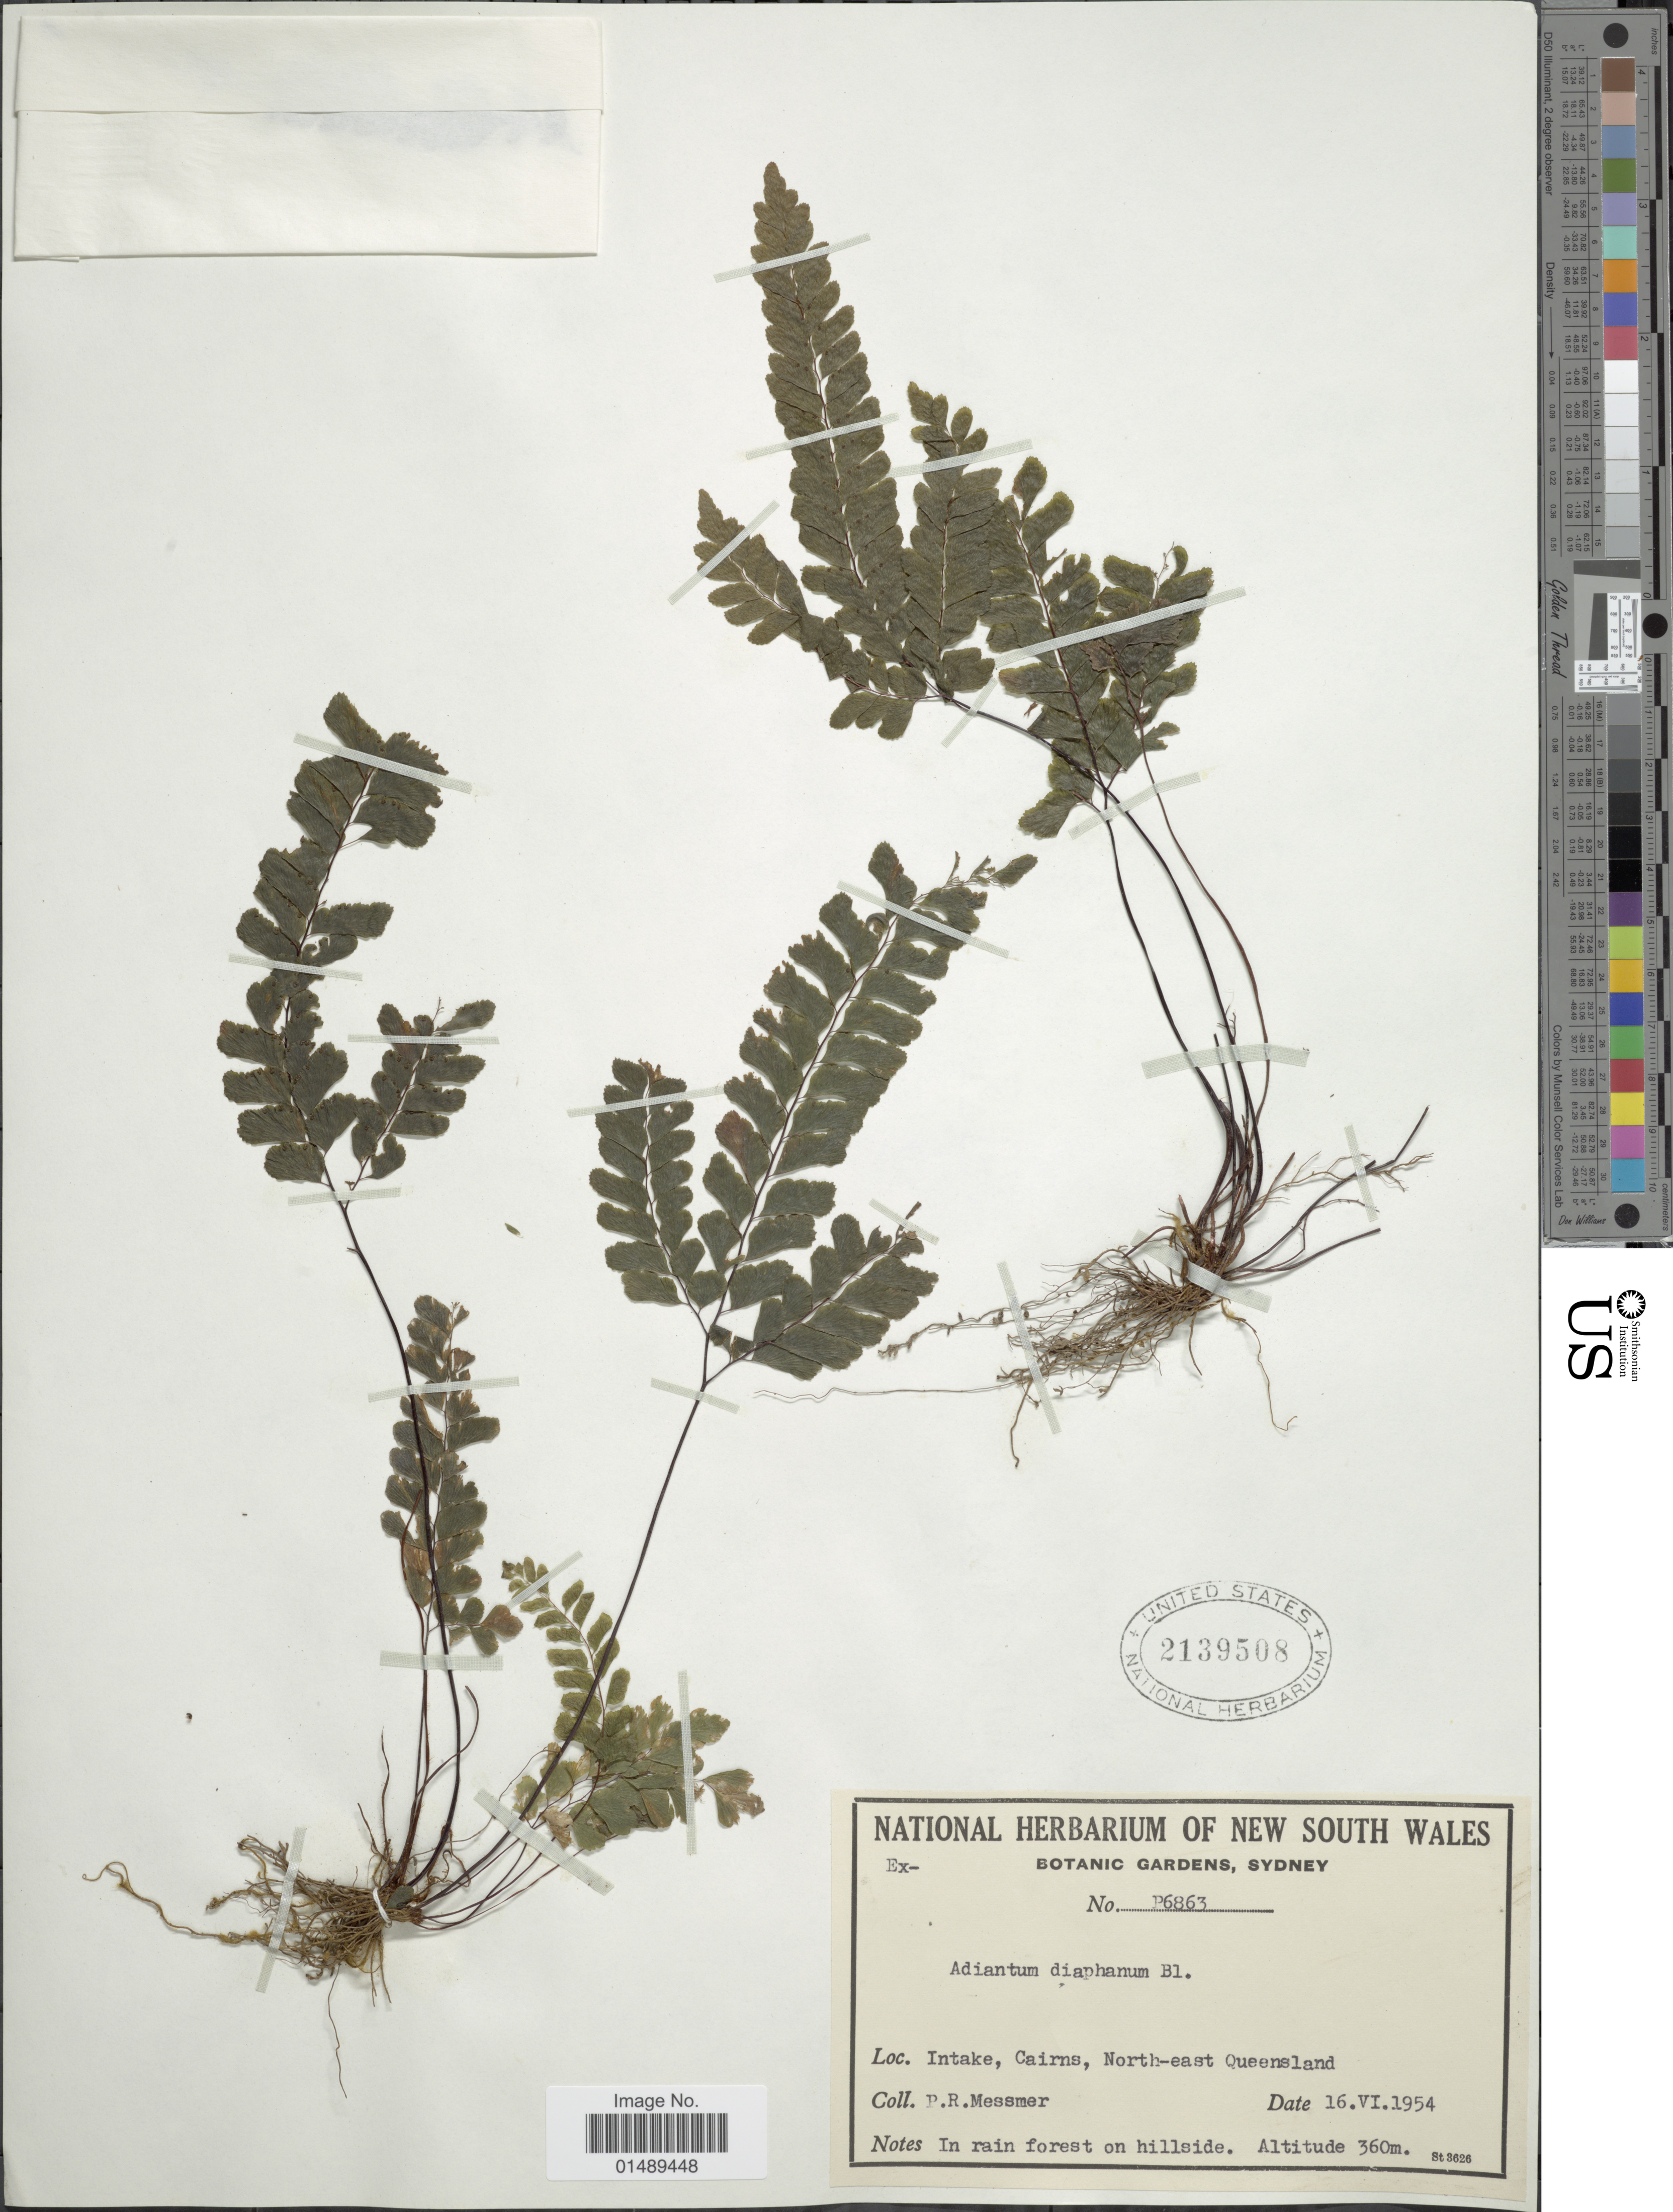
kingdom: Plantae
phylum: Tracheophyta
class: Polypodiopsida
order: Polypodiales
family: Pteridaceae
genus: Adiantum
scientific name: Adiantum diaphanum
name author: Blume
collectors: P. Messmer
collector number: P6863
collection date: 1954-06-16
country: Australia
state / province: Queensland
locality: Intake, Cairns, North-east Queensland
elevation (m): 360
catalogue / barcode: US 2139508